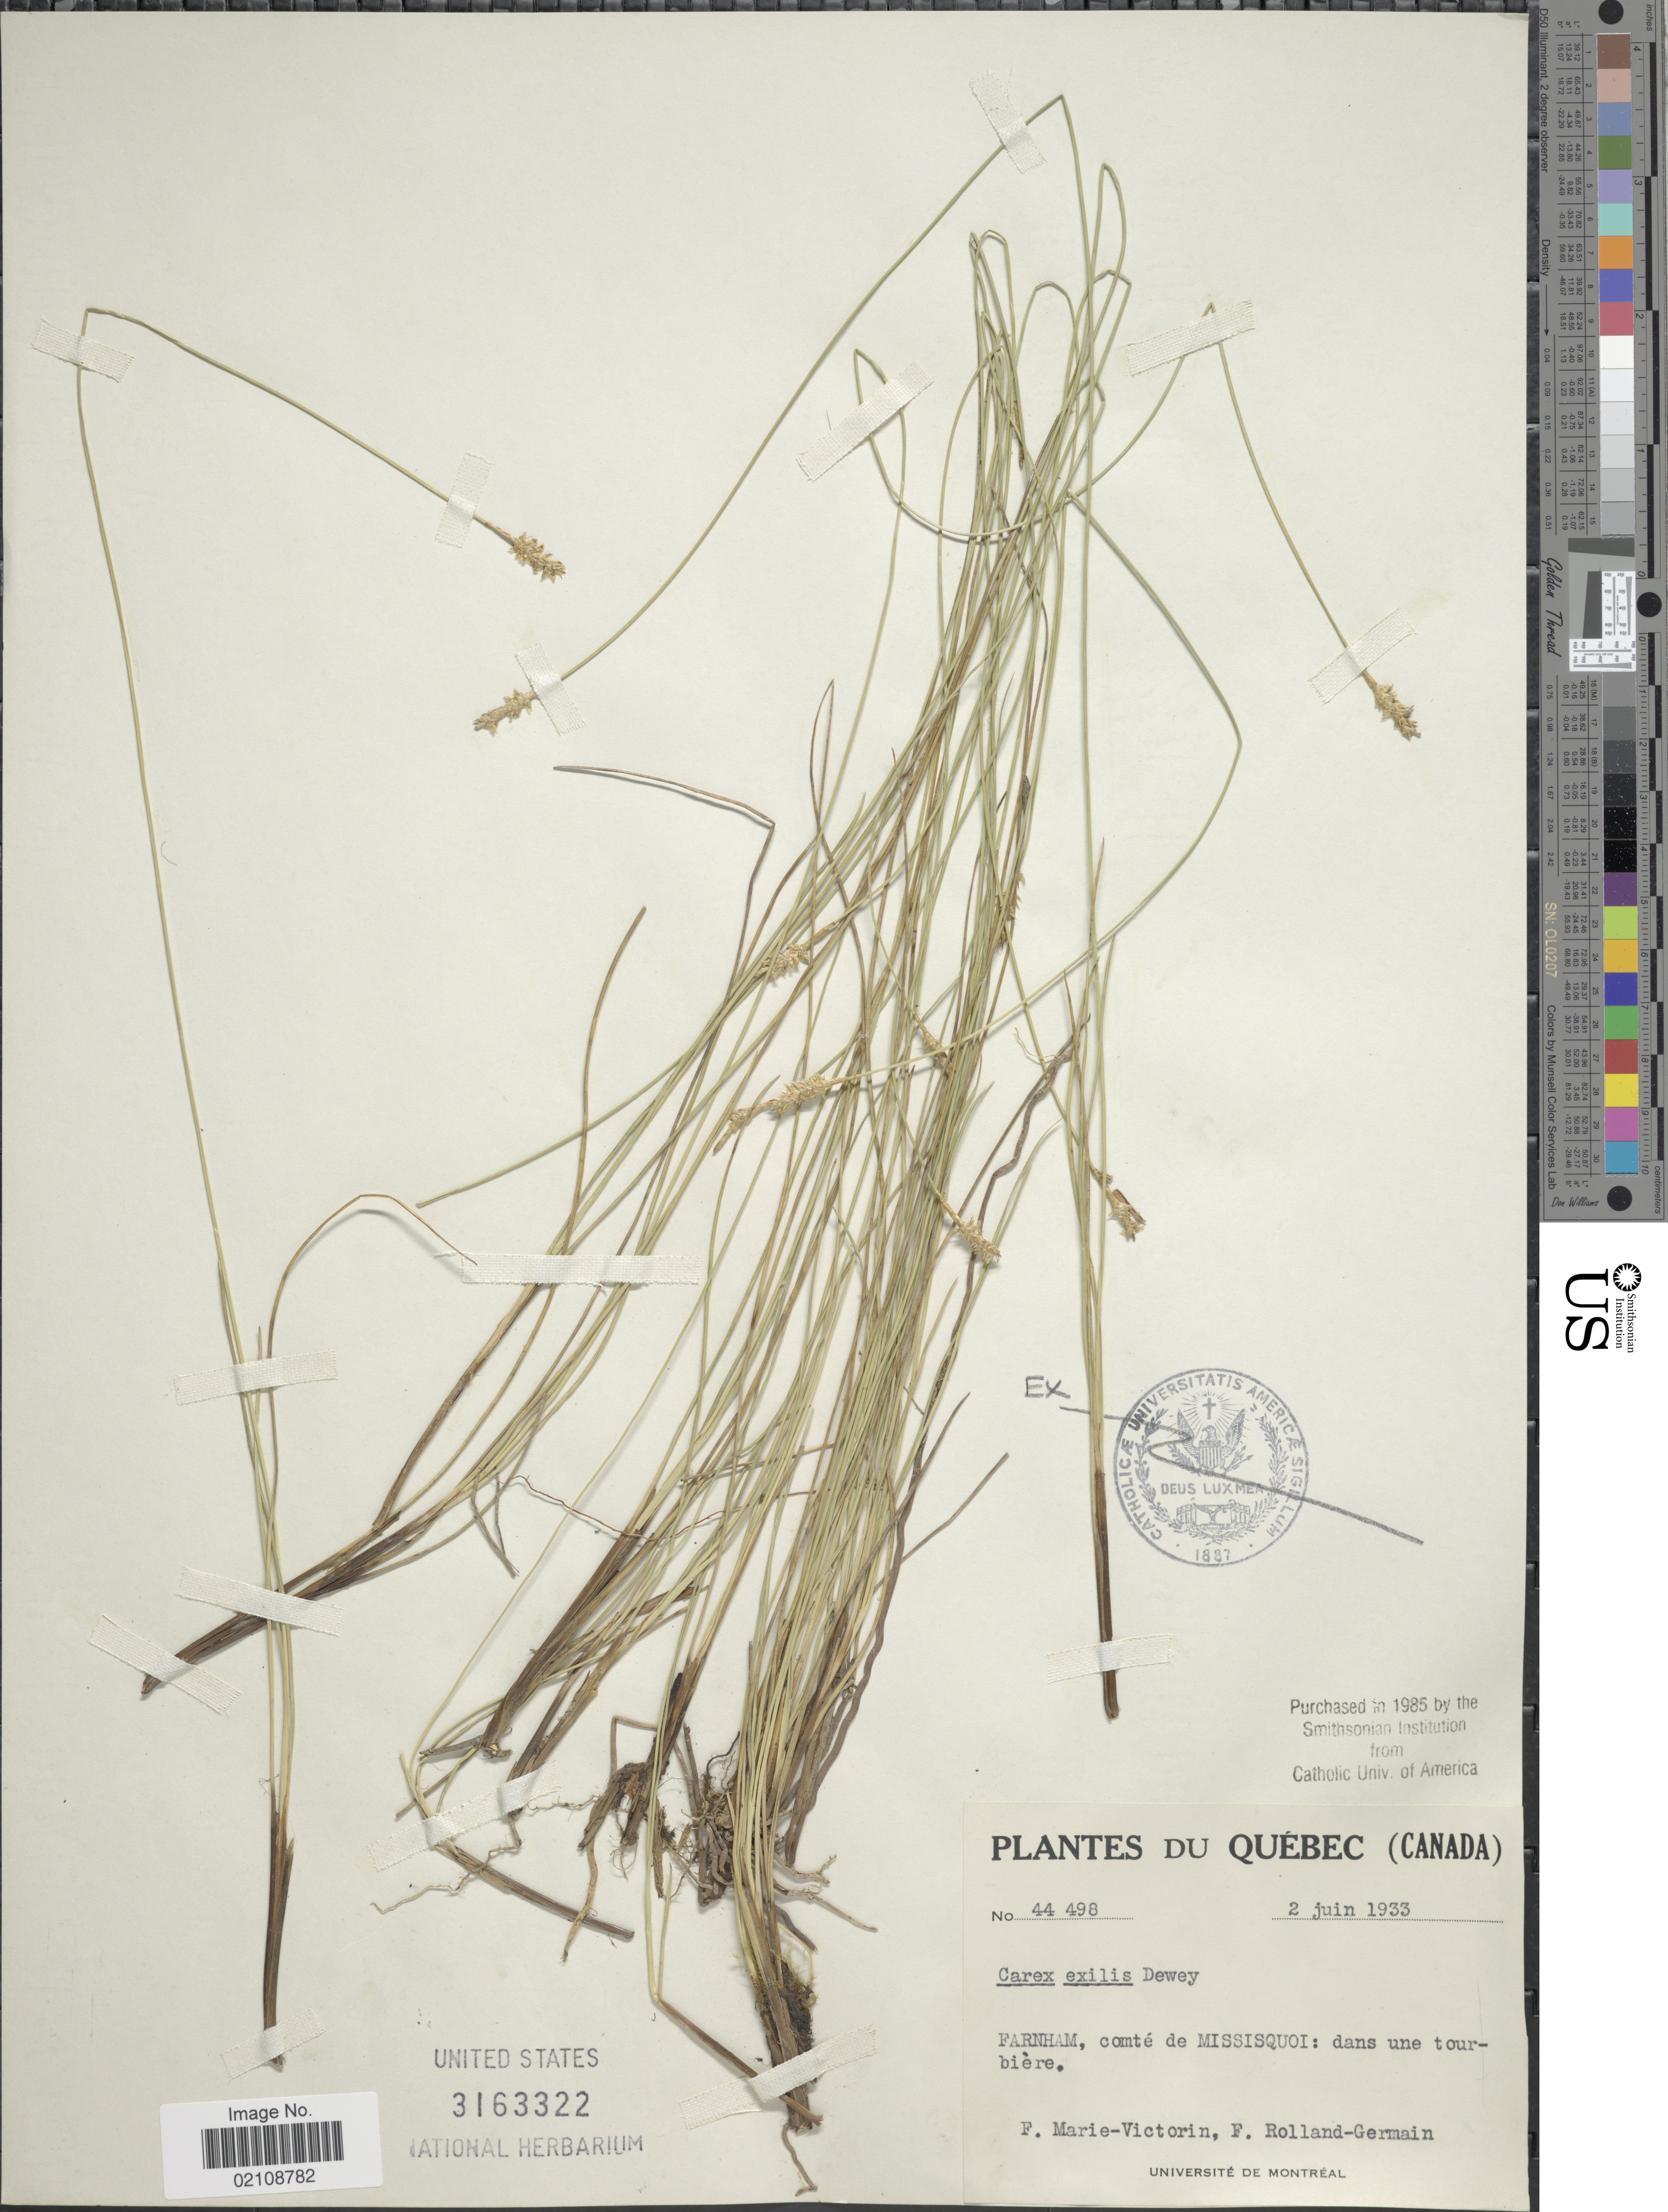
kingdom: Plantae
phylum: Tracheophyta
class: Liliopsida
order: Poales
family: Cyperaceae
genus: Carex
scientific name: Carex exilis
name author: Dewey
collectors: F. Marie-Victorin & Rolland-Germain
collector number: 44498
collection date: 1933-06-02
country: Canada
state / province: Quebec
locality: Farnham, comte de Missisquoi: dans une tourbiere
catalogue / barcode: US 3163322